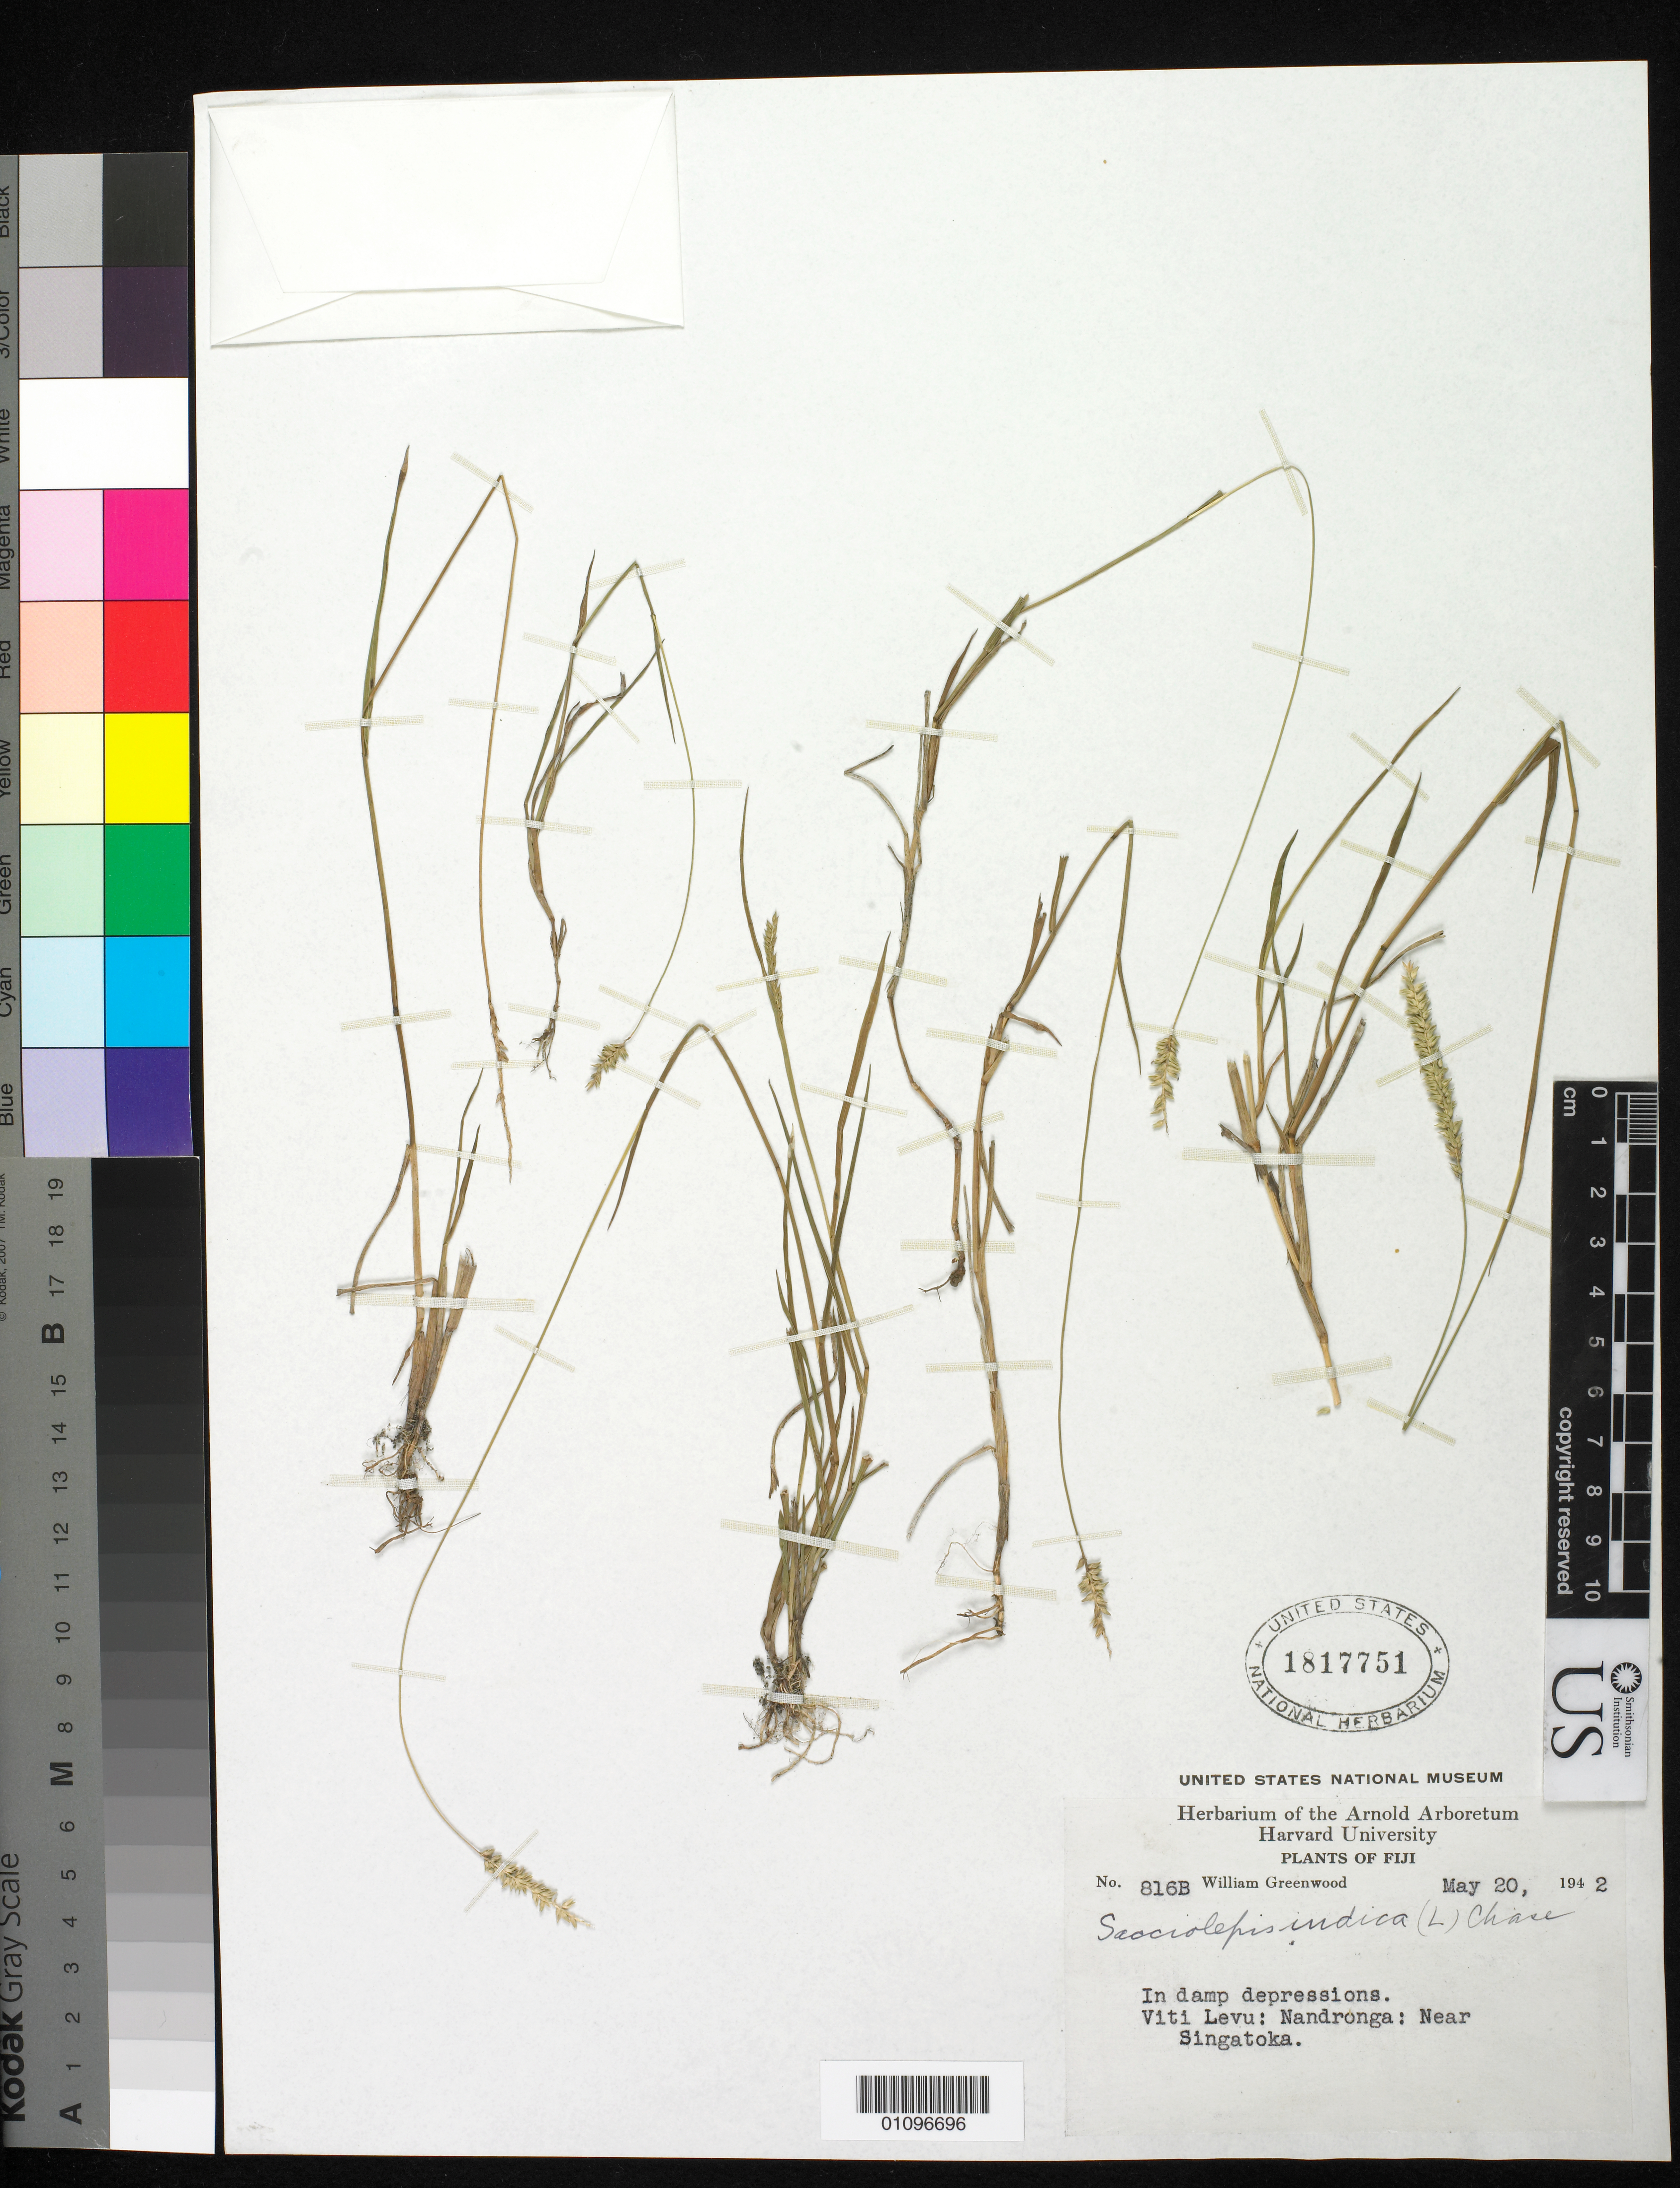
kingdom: Plantae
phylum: Tracheophyta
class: Liliopsida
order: Poales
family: Poaceae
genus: Sacciolepis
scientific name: Sacciolepis indica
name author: (L.) Chase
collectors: W. Greenwood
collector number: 816B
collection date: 1942-05-20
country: Fiji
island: Viti Levu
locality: Nandronga: Near Singatoka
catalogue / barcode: US 1817751